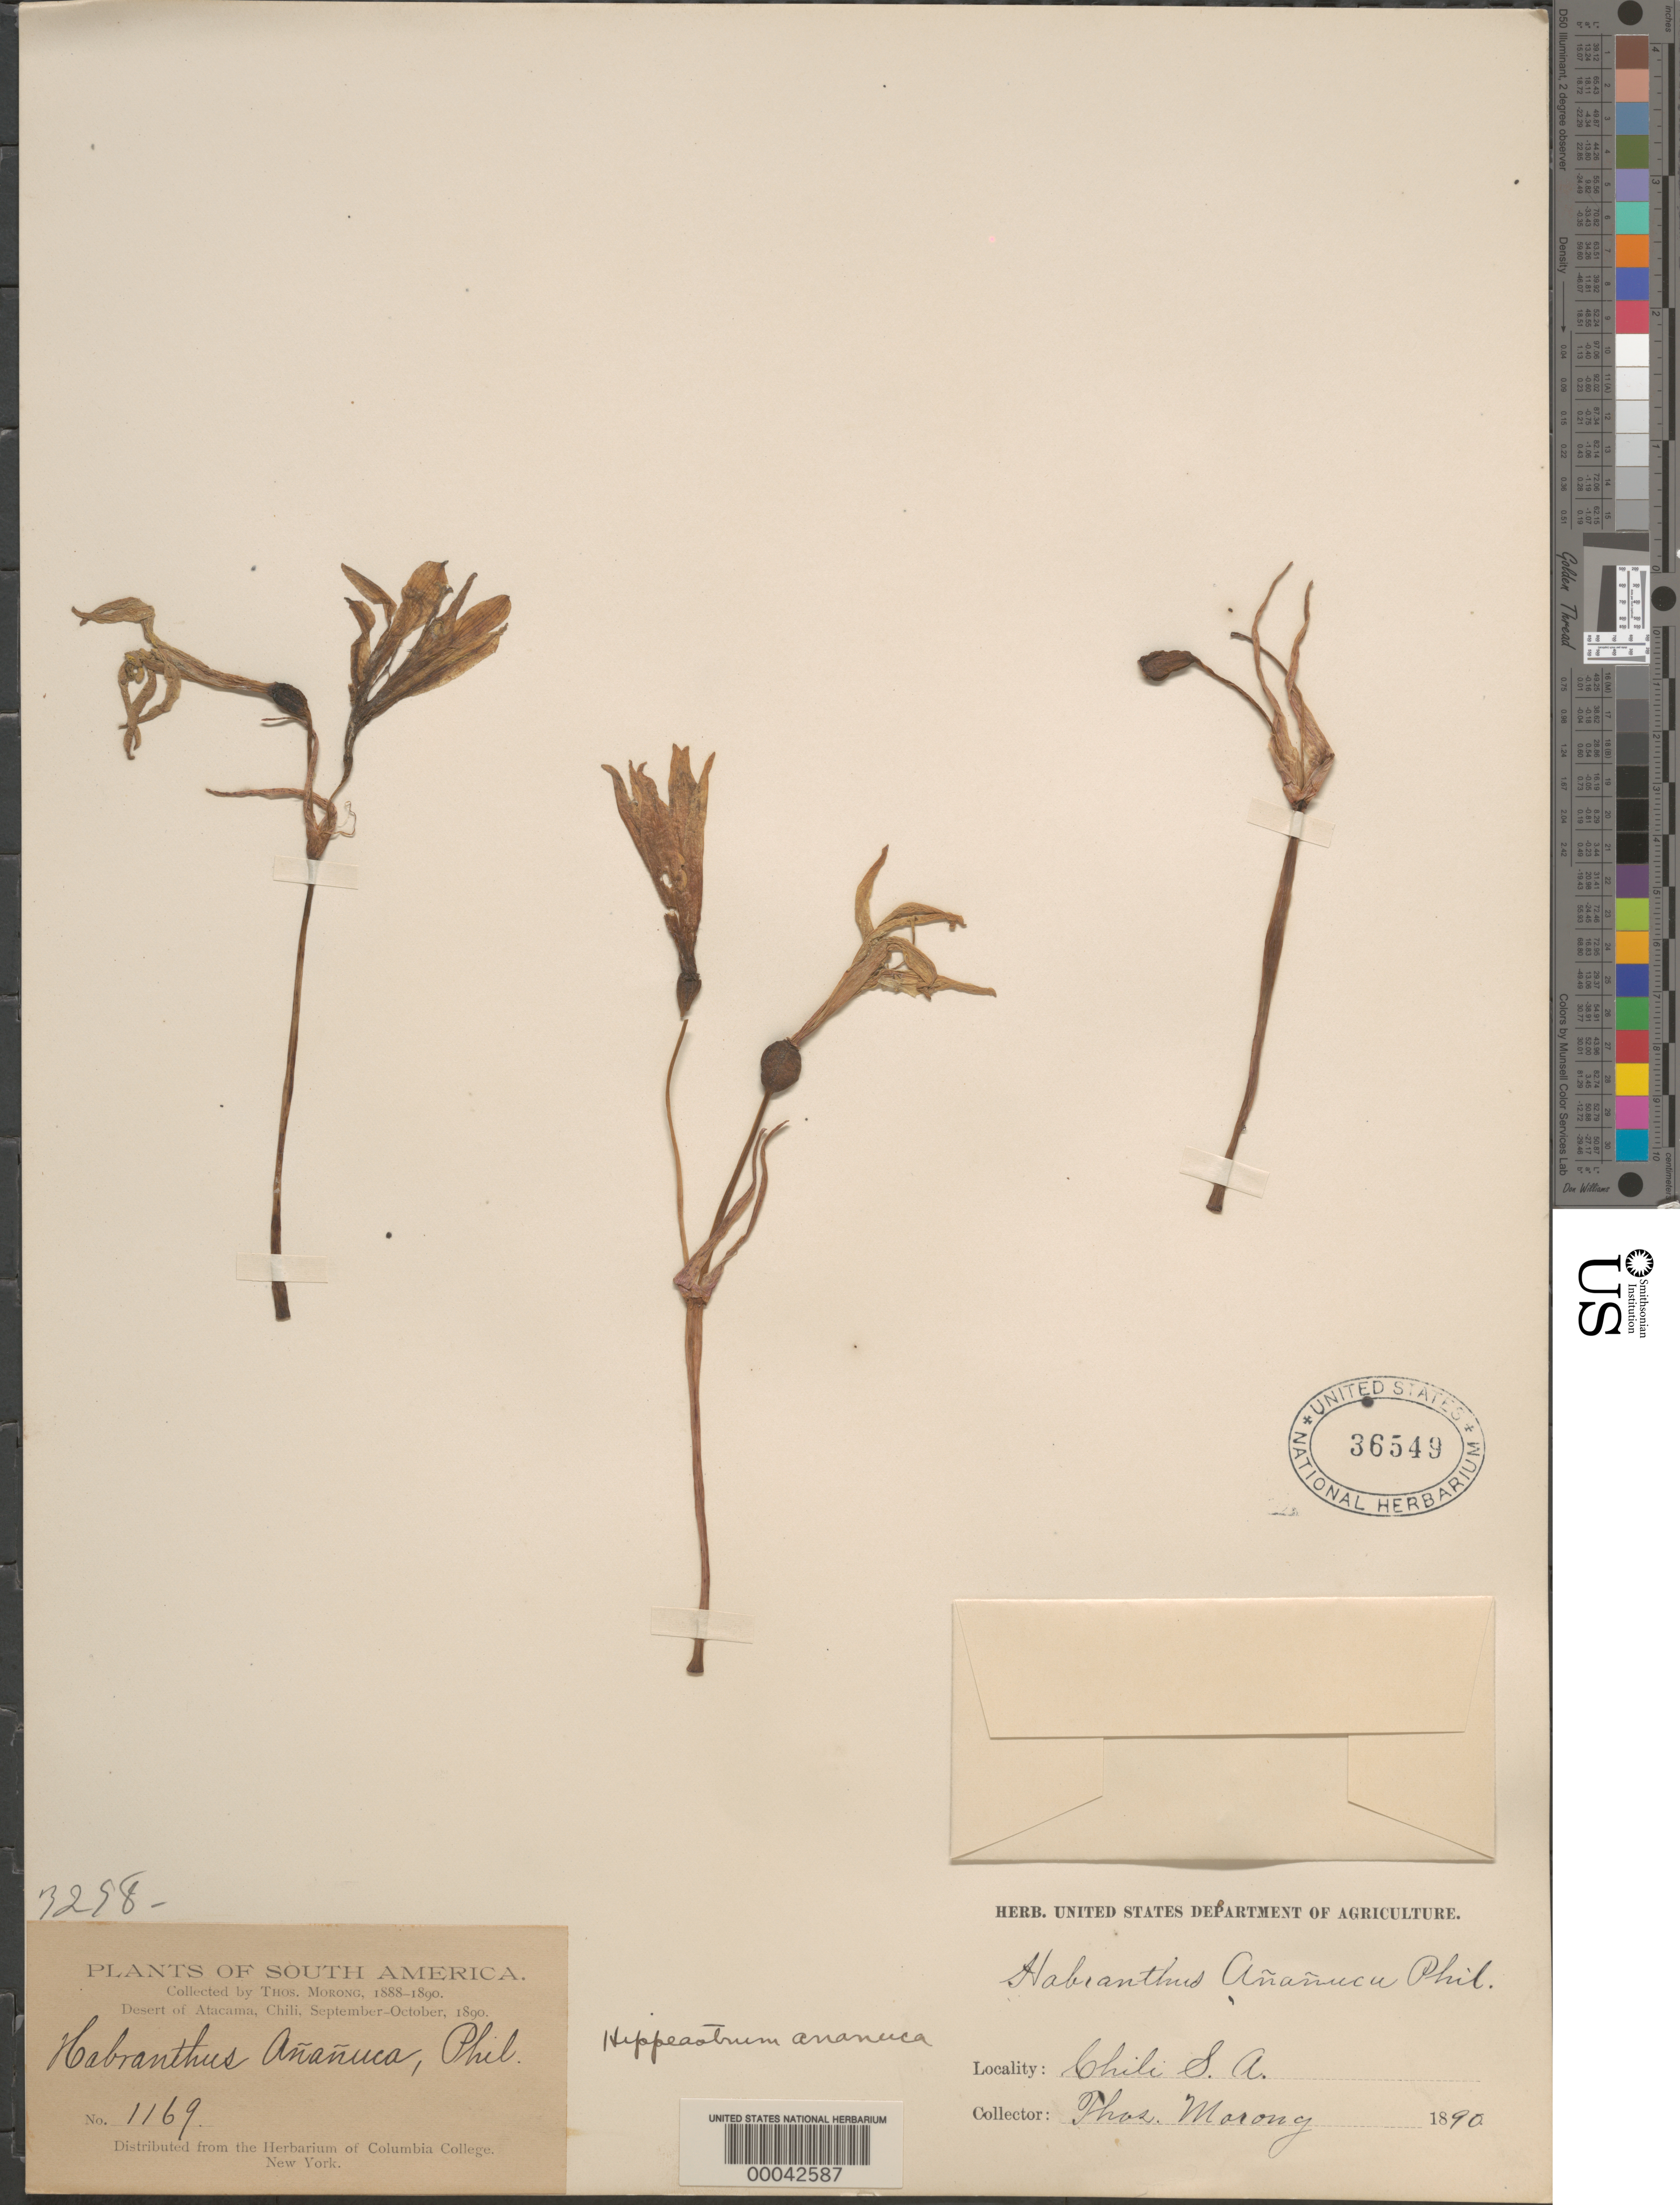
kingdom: Plantae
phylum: Tracheophyta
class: Liliopsida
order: Asparagales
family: Amaryllidaceae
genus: Hippeastrum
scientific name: Hippeastrum ananuca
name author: Phil.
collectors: T. Morong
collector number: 1169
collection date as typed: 1890 to -- -- 1890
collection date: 1890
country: Chile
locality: Desert of atacama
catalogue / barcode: US 36549